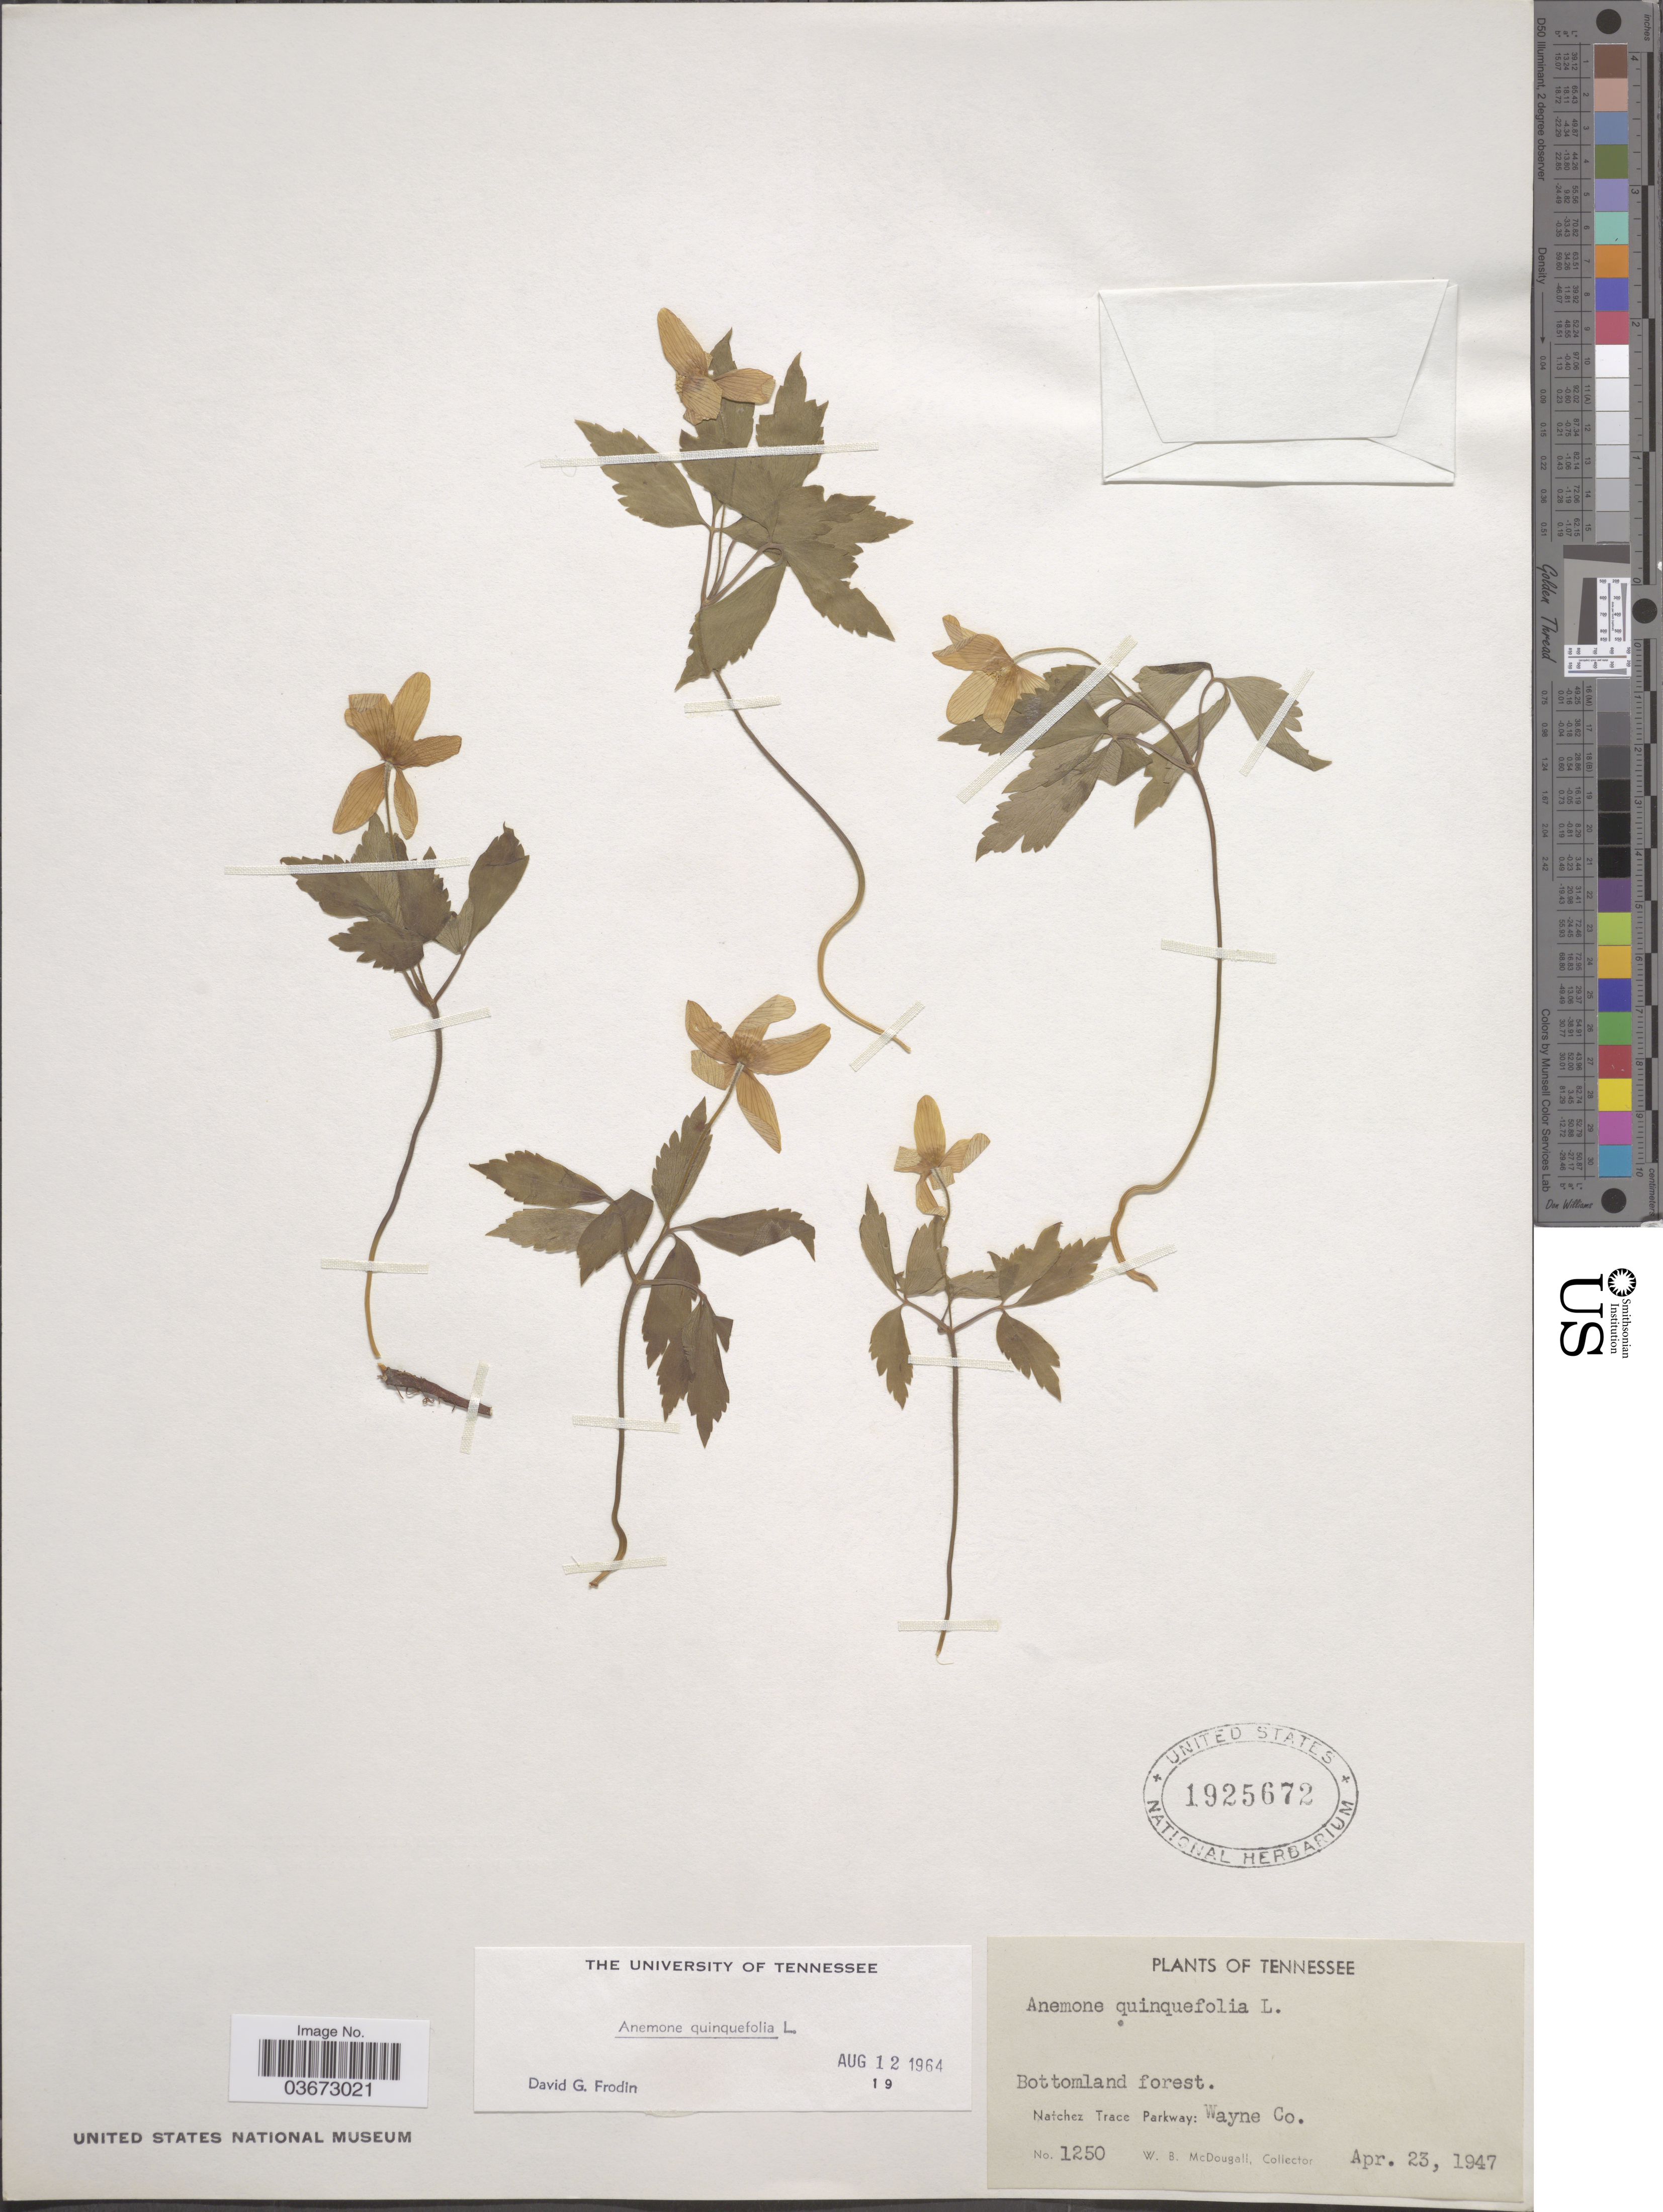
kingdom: Plantae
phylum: Tracheophyta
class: Magnoliopsida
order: Ranunculales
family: Ranunculaceae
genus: Anemone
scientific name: Anemone quinquefolia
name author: L.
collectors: W. B. McDougal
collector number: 1250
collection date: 1947-04-23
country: United States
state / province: Tennessee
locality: Bottomland forest. Natchez Trace Parkway: Wayne Co.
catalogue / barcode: US 1925672